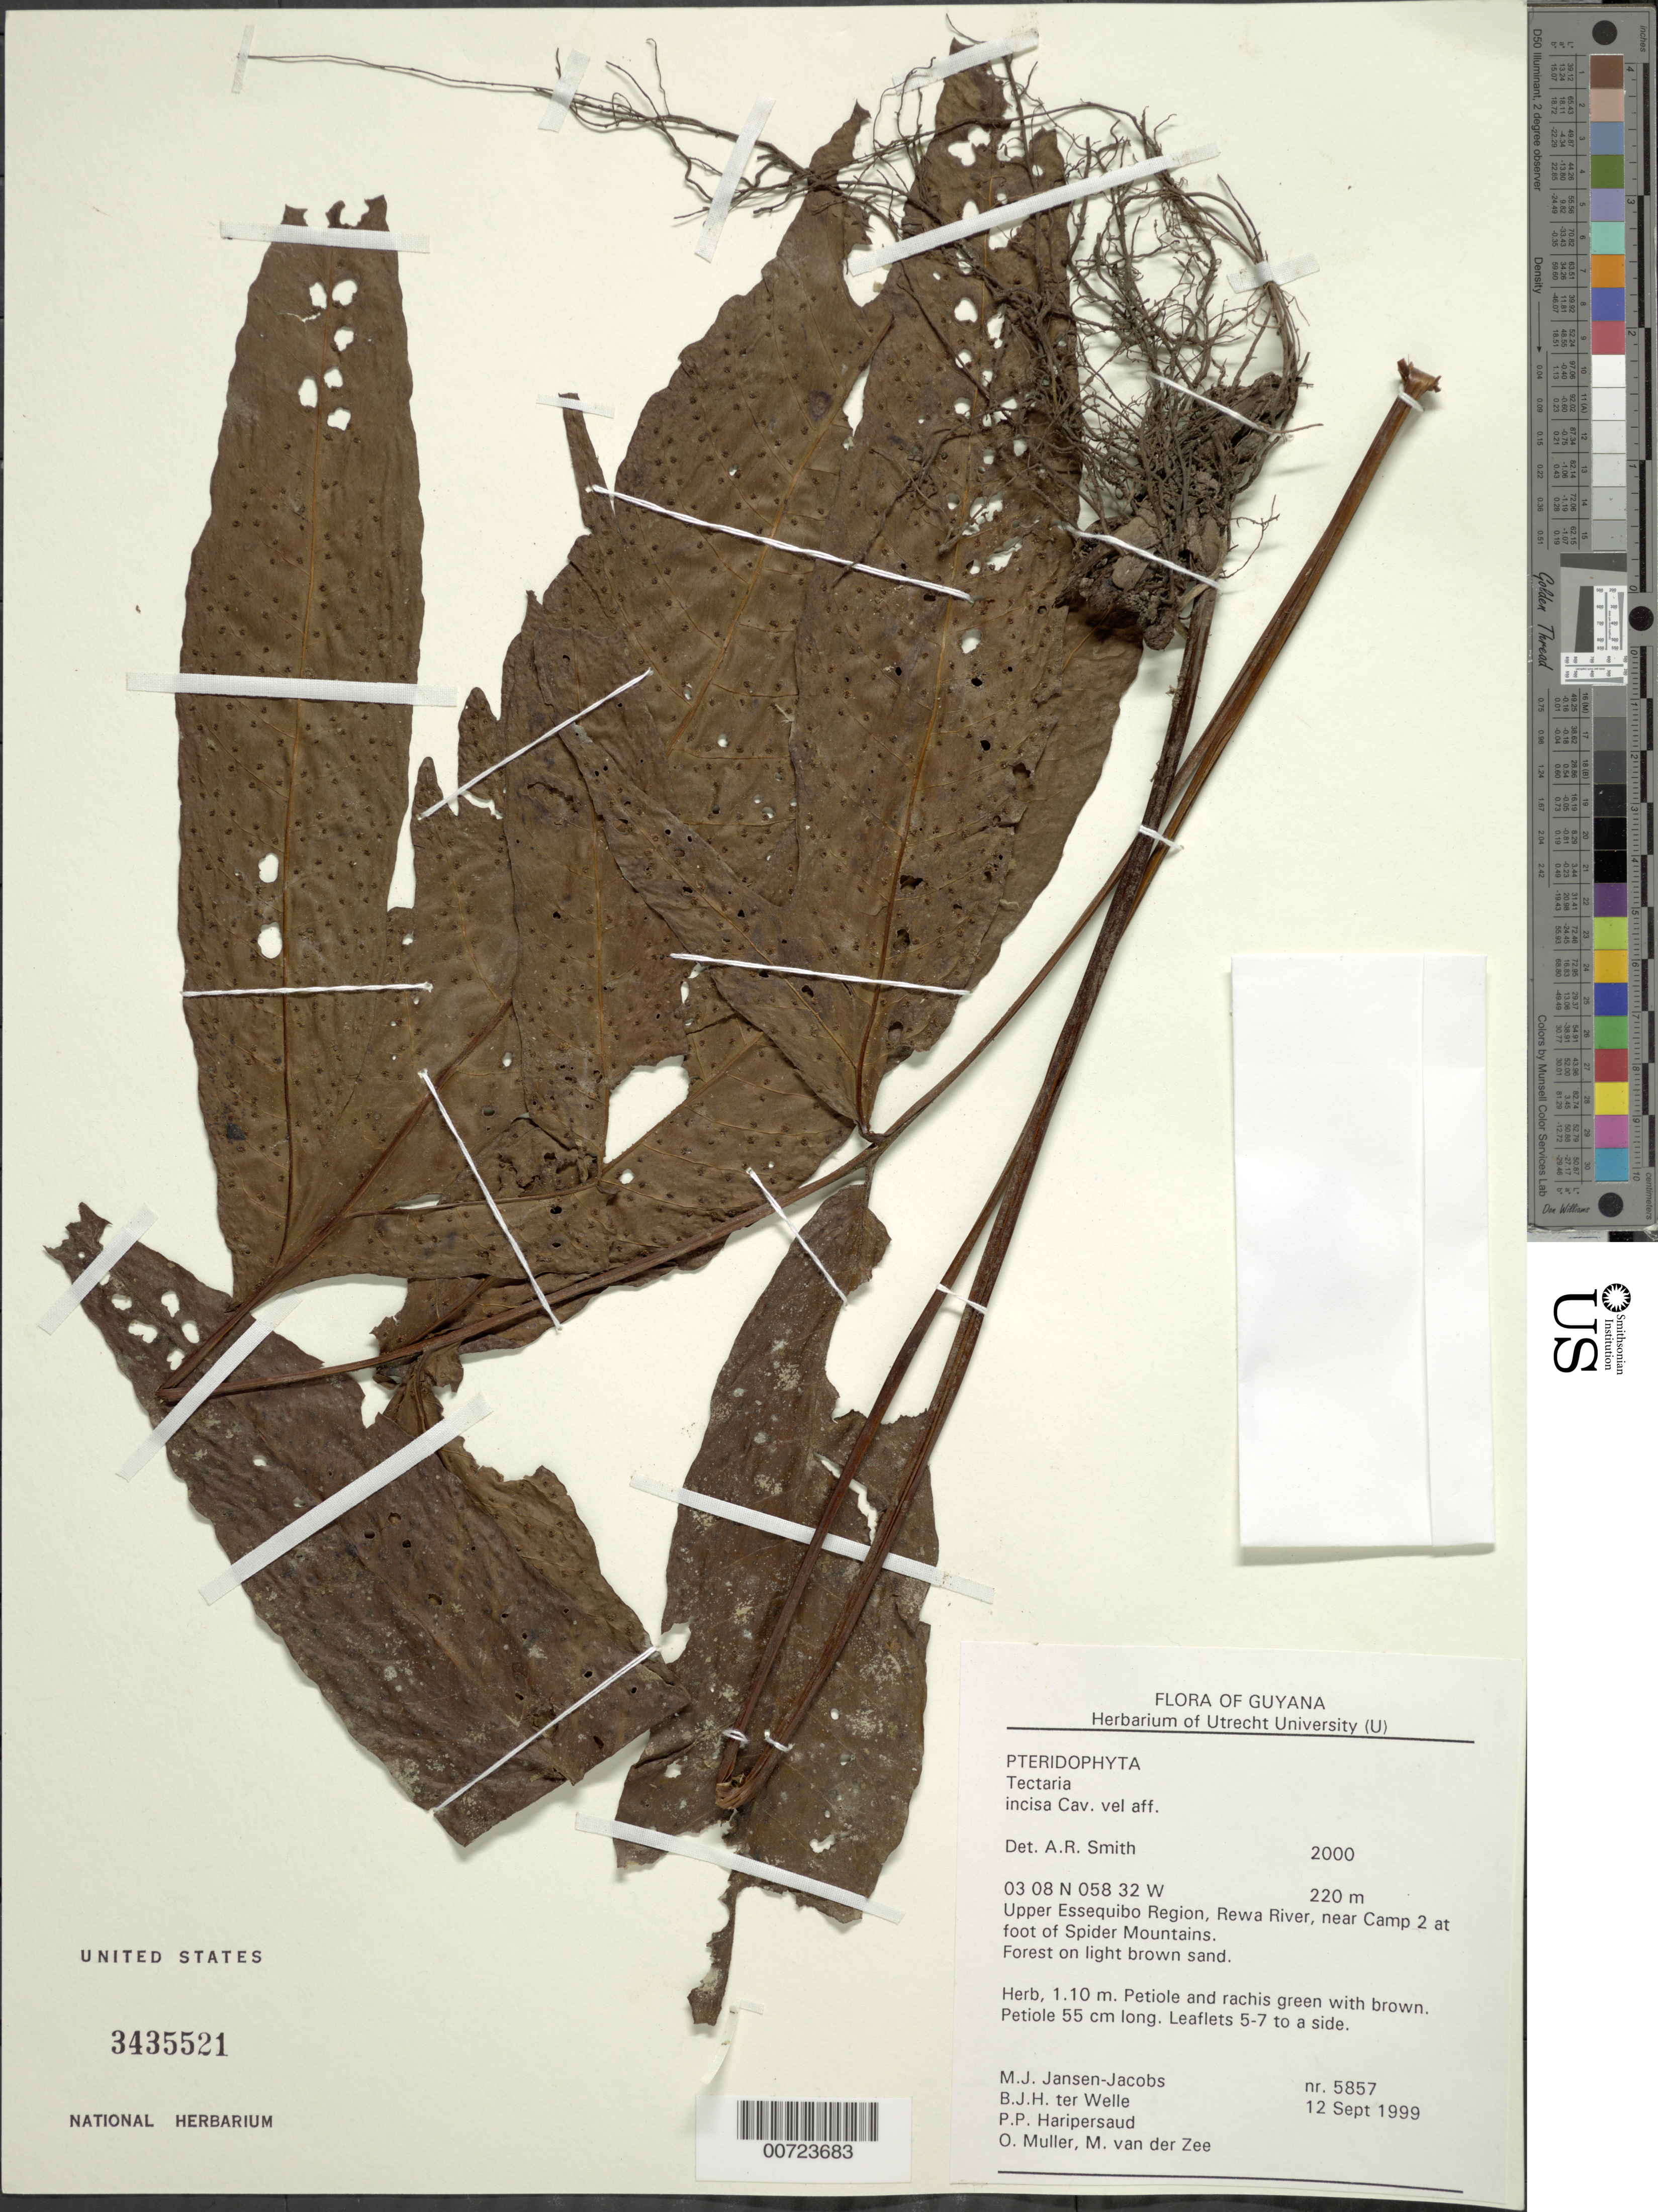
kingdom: Plantae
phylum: Tracheophyta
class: Polypodiopsida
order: Polypodiales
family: Tectariaceae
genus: Tectaria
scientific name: Tectaria incisa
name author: Cav.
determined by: Smith, Alan R., (UC)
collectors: M. J. Jansen-Jacobs, B. Welle, P. Haripersaud, O. Muller & M. van der Zee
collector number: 5857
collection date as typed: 12-Sep-99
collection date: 1999-09-12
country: Guyana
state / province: U. Takutu-U. Essequibo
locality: Rewa River, at foot of Spider Mts., near camp 2, Upper Essequibo Region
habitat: Forest on light brown sand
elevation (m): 220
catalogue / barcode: US 3435521